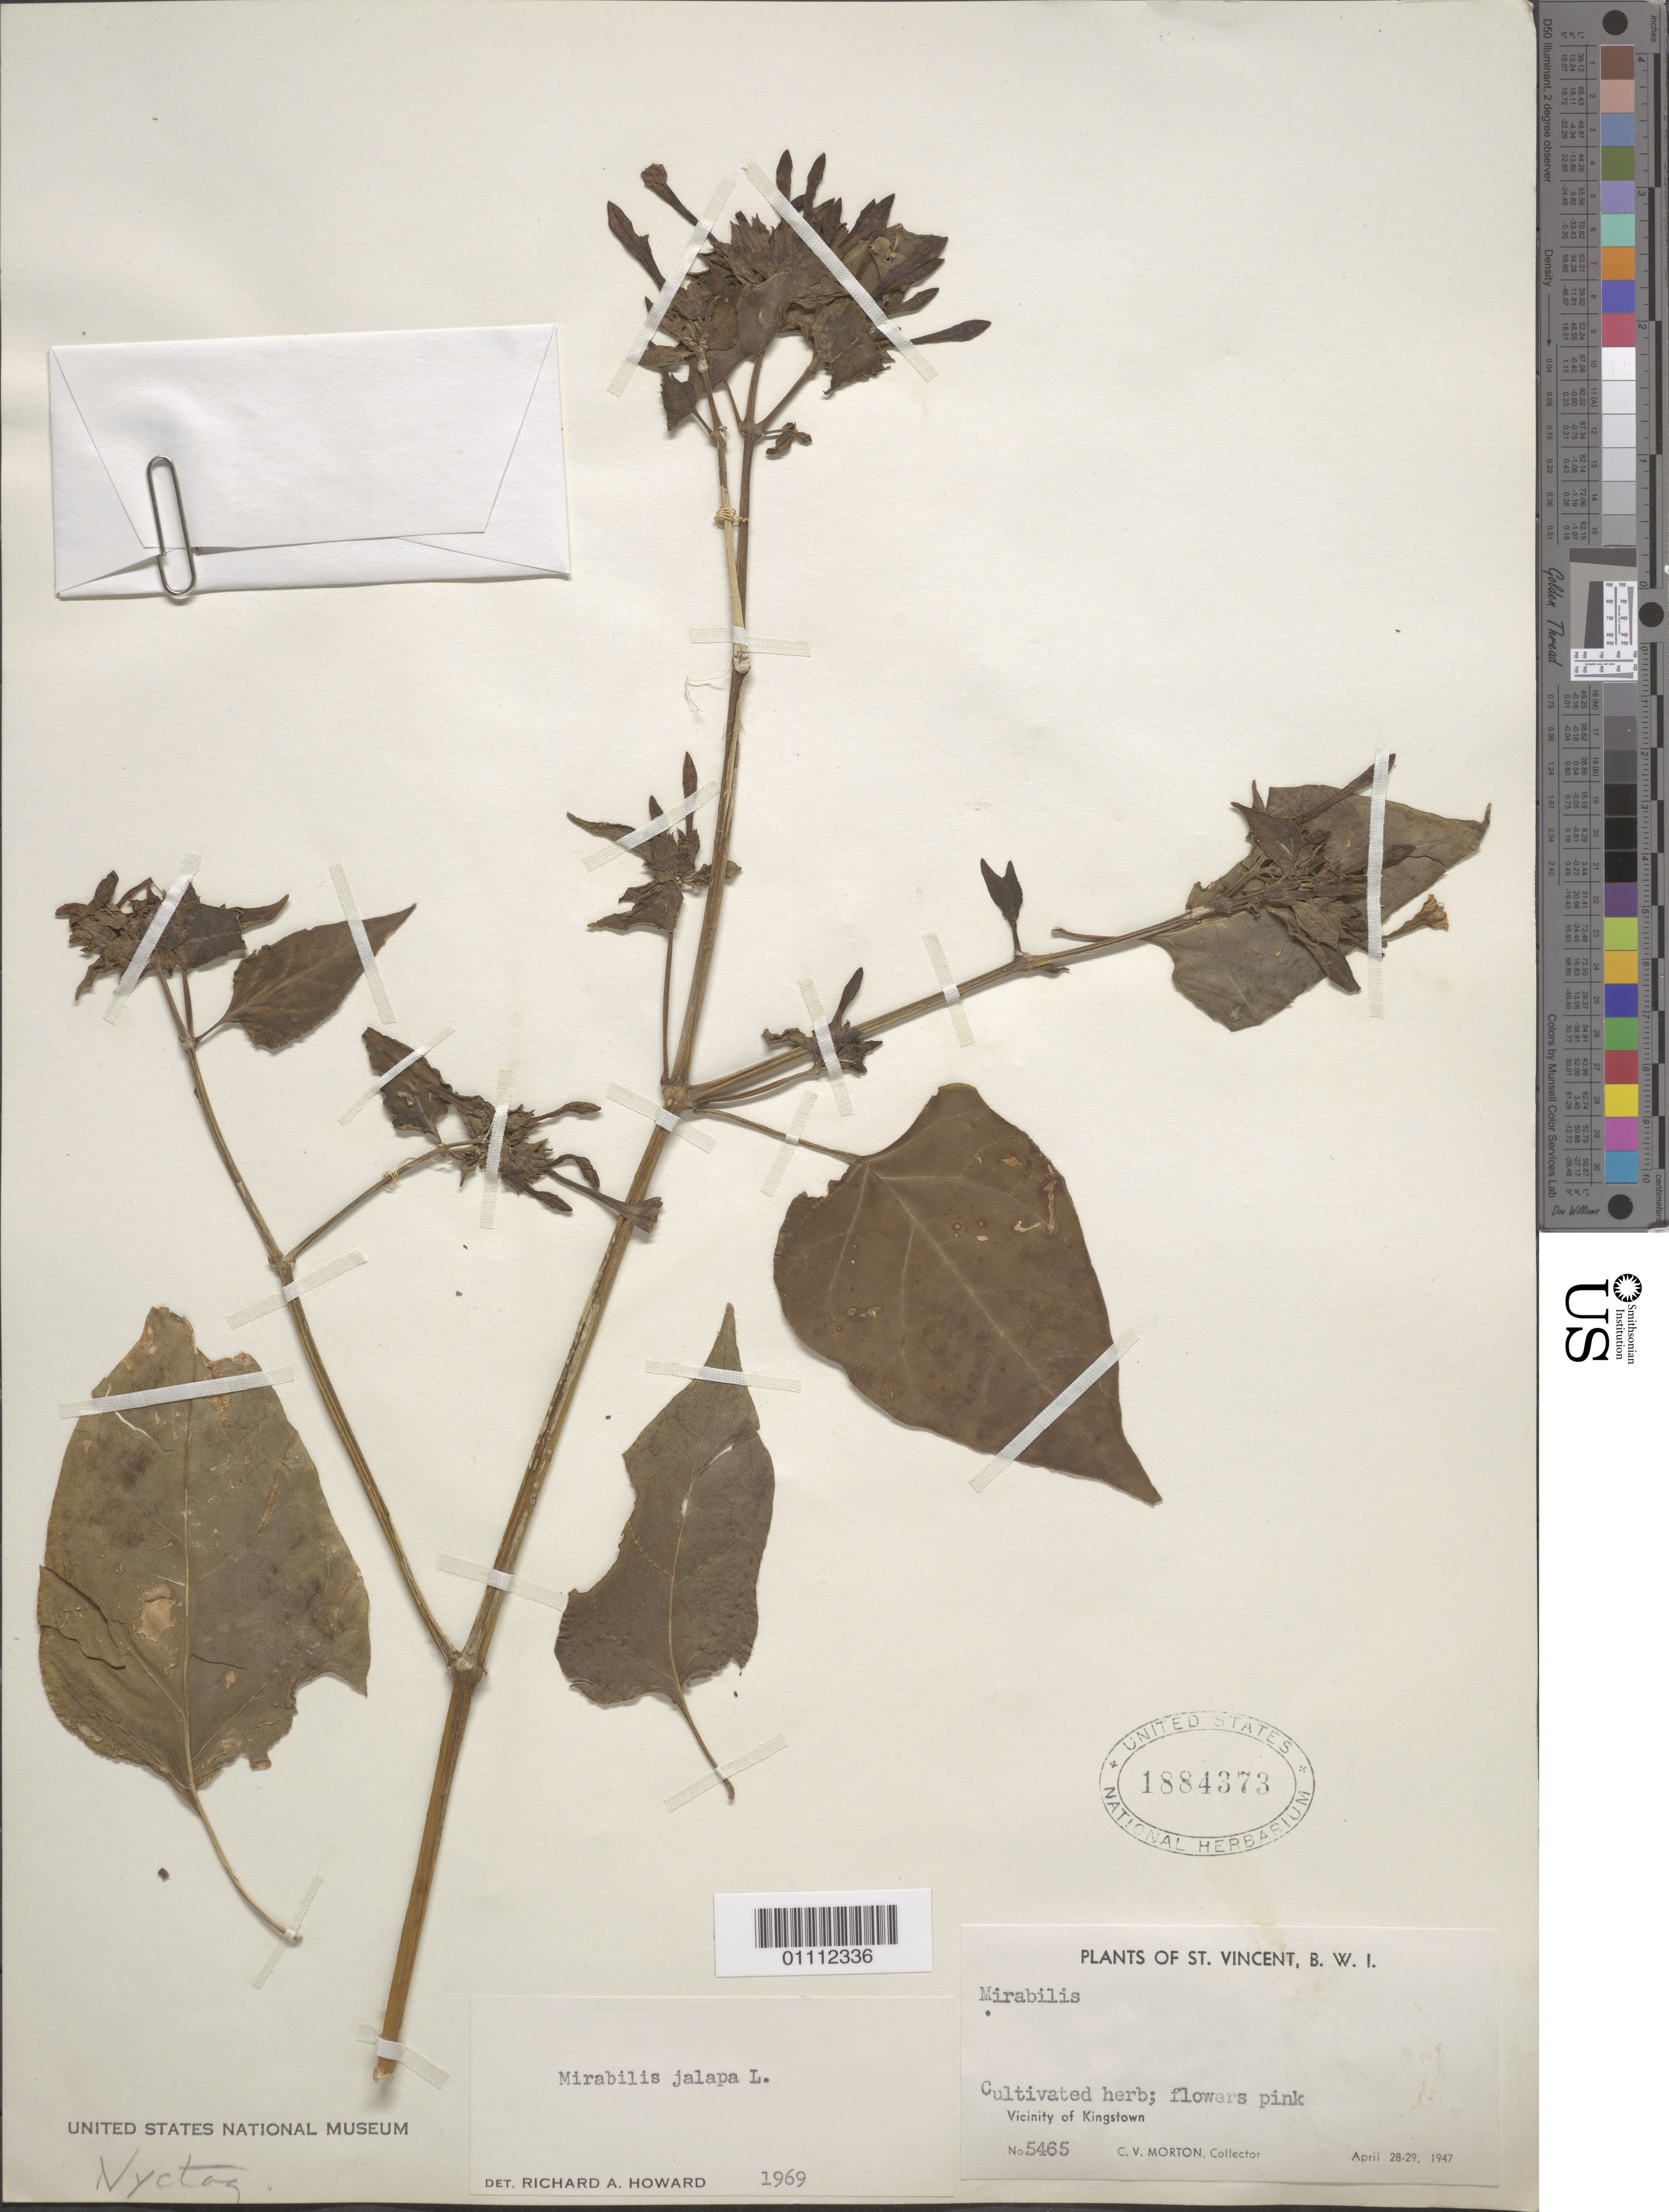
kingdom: Plantae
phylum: Tracheophyta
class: Magnoliopsida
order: Caryophyllales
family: Nyctaginaceae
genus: Mirabilis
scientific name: Mirabilis jalapa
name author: L.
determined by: Howard, R. A.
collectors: C. V. Morton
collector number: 5465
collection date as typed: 28 Apr 1947 to 29 Apr 1947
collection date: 1947-04-28/1947-04-29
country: St. Vincent - Grenadines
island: St. Vincent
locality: Kingstown vicinity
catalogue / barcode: US 1884373